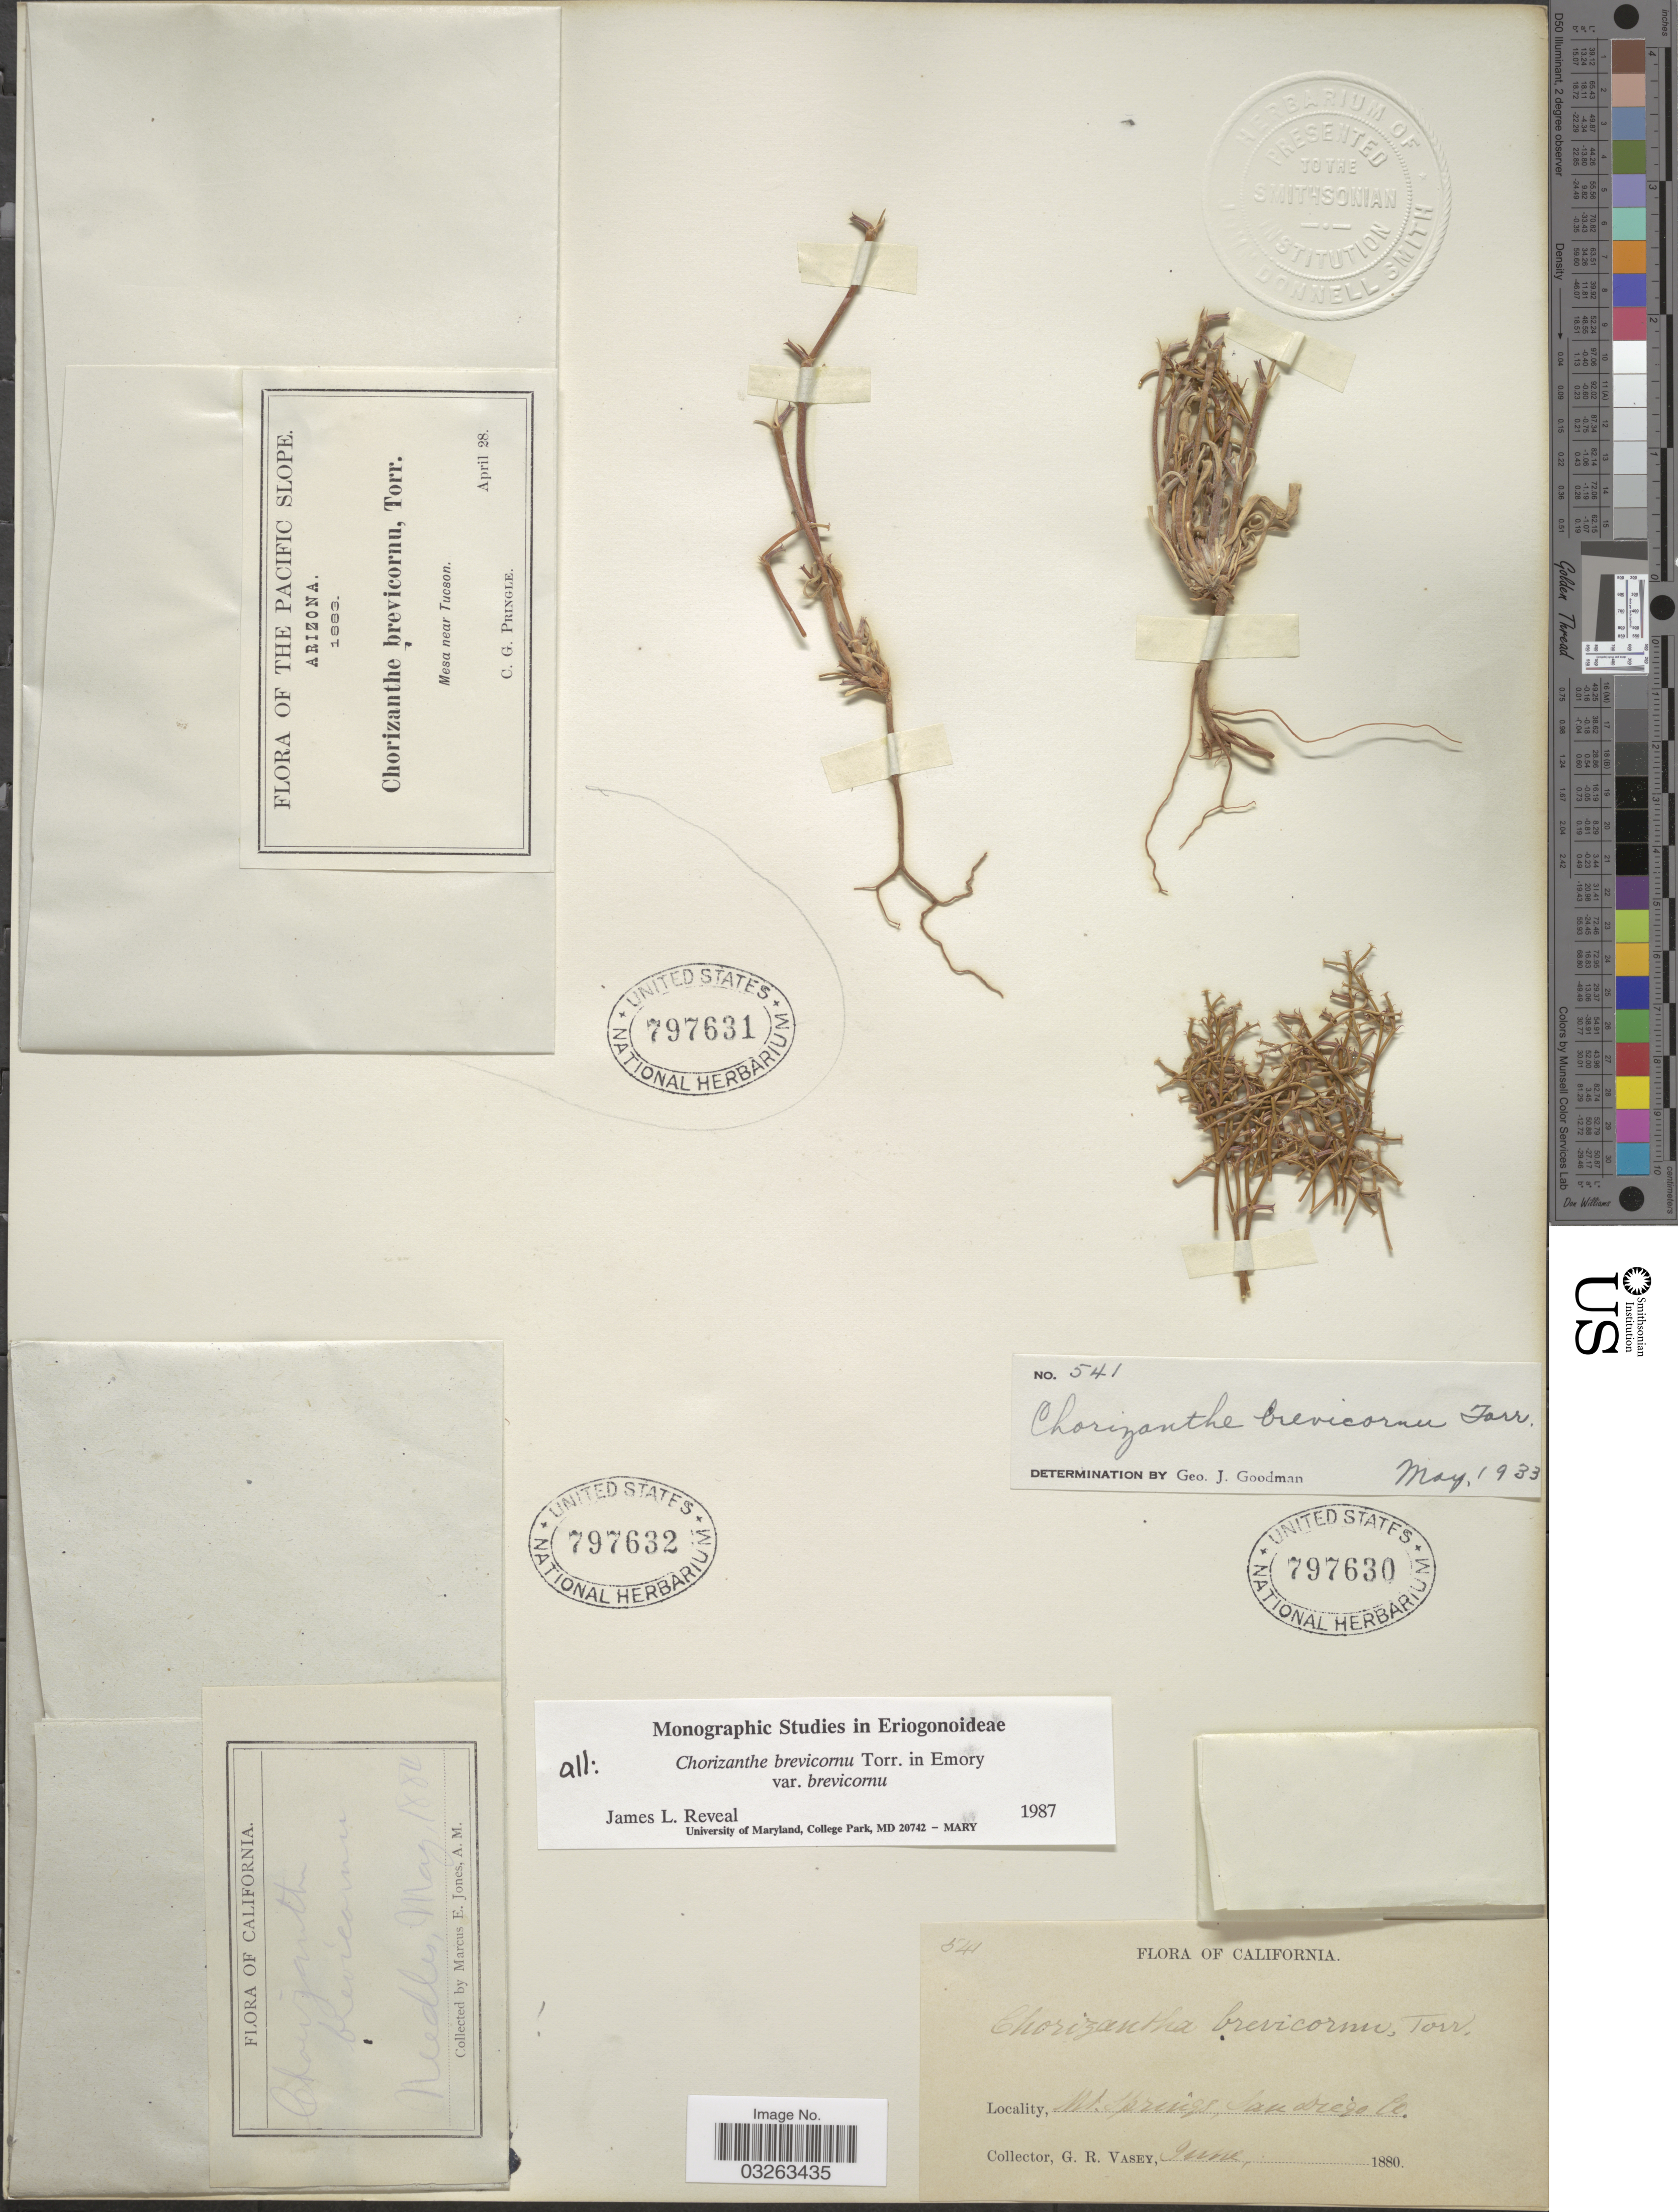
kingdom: Plantae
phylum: Tracheophyta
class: Magnoliopsida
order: Caryophyllales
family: Polygonaceae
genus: Chorizanthe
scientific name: Chorizanthe brevicornu var. brevicornu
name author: Torr.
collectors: M. E. Jones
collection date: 1884-05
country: United States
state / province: California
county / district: San Bernardino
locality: Needles.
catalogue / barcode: US 797632-3